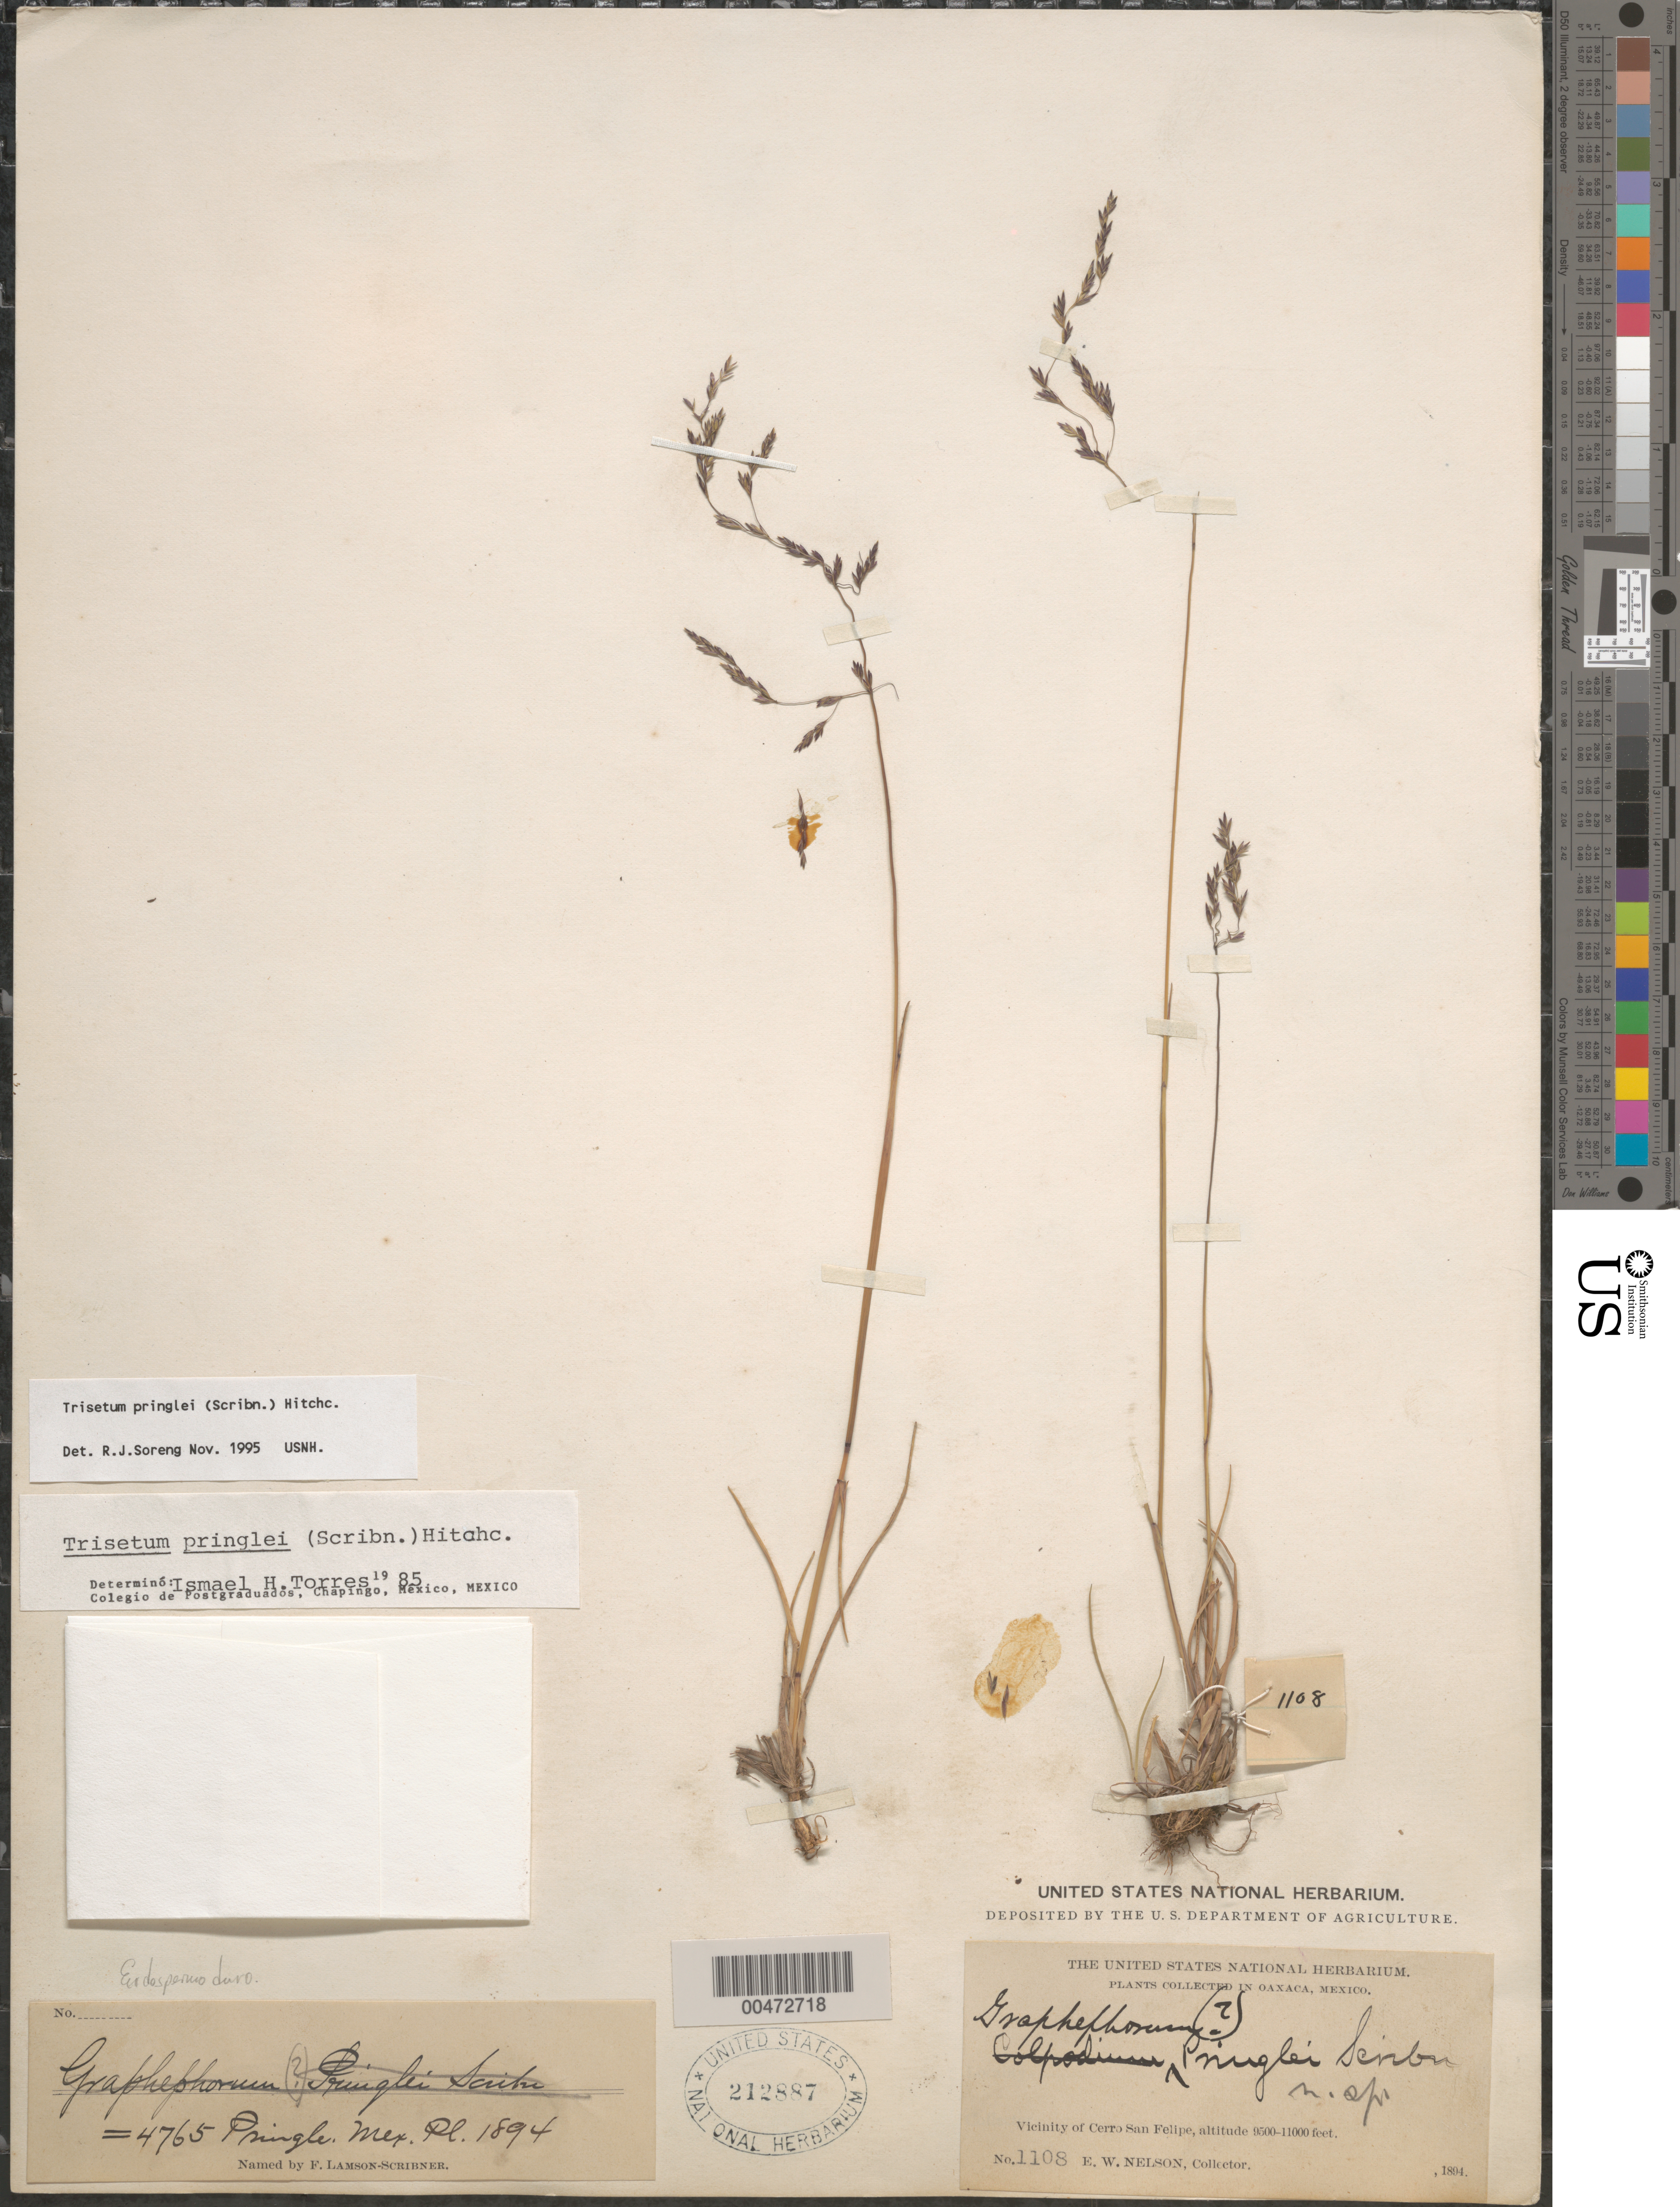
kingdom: Plantae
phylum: Tracheophyta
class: Liliopsida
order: Poales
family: Poaceae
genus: Peyritschia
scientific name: Peyritschia graphephoroides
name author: P.M. Peterson et al.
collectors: E. W. Nelson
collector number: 1108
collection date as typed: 1894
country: Mexico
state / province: Oaxaca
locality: Vicinity of Cerro San Felipe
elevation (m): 2896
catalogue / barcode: US 212887